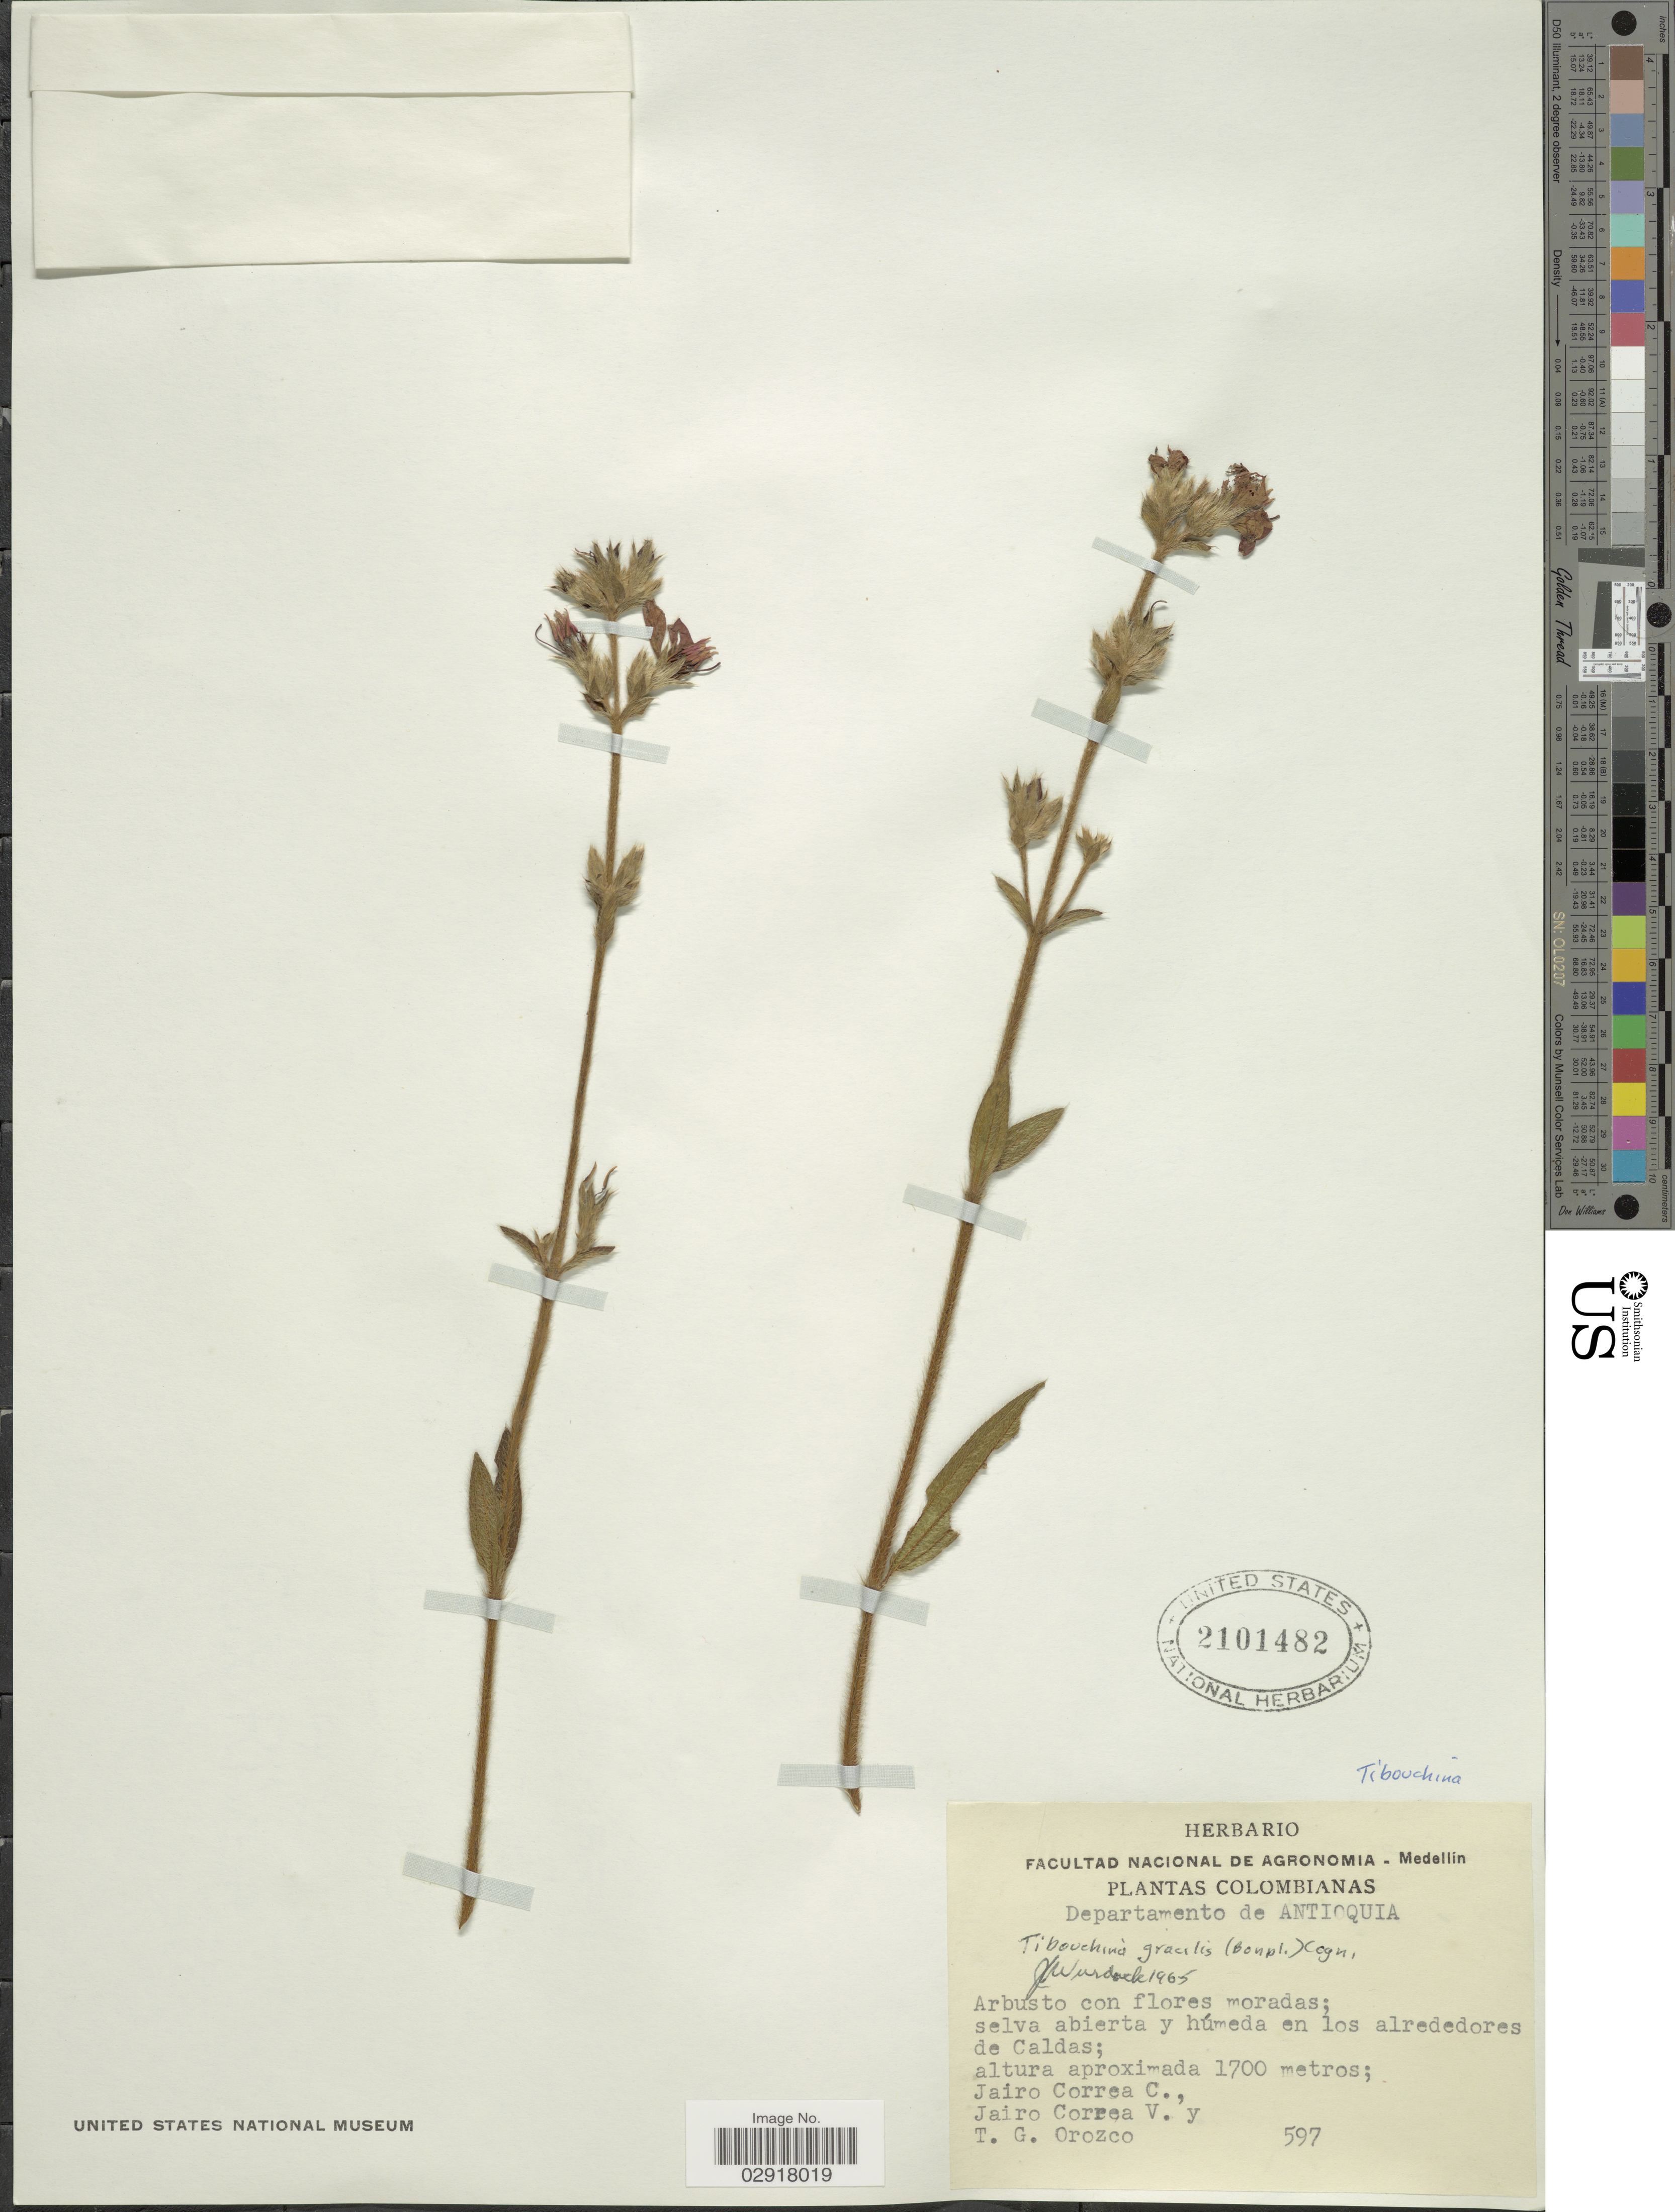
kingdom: Plantae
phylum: Tracheophyta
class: Magnoliopsida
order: Myrtales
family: Melastomataceae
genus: Chaetogastra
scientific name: Chaetogastra gracilis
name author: (Bonpl.) DC.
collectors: J. Correa, J. Correa V. & T. Orozco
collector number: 597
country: Colombia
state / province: Antioquia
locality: Departamento de Antioquia, selva abierta y húmeda en los alrededores de Caldas.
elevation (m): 1700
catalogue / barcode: US 2101482